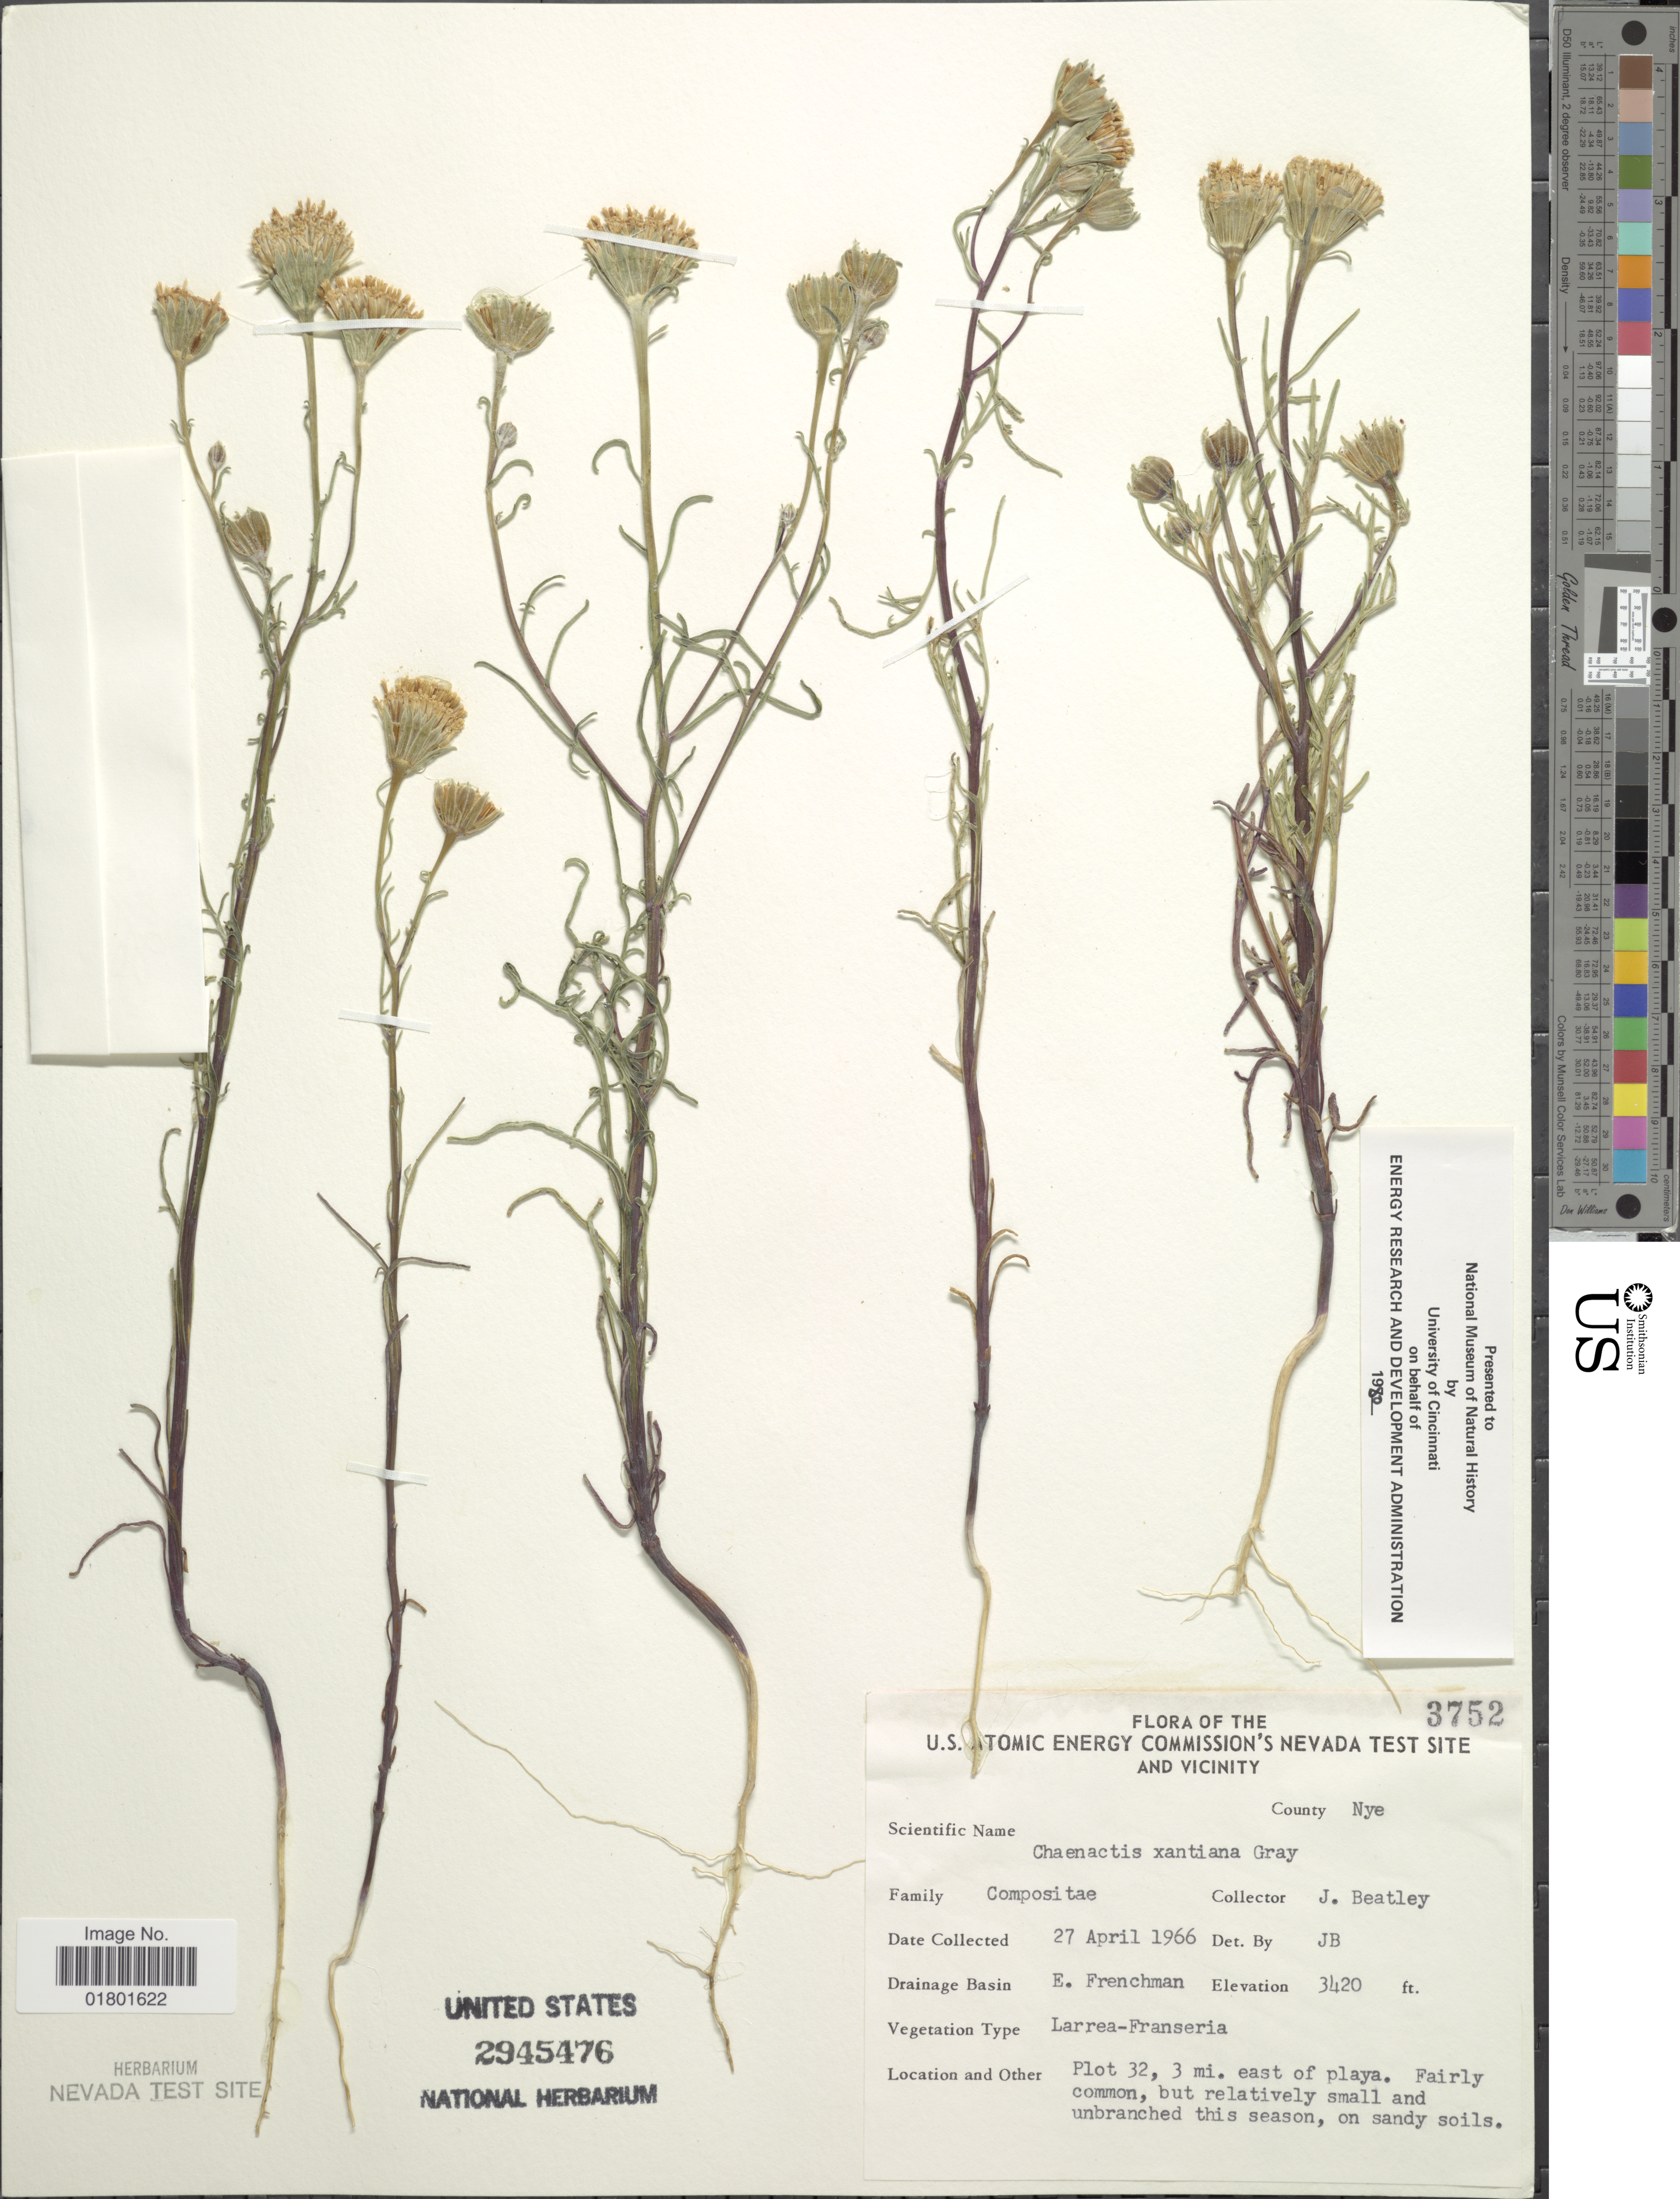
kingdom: Plantae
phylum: Tracheophyta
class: Magnoliopsida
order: Asterales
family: Asteraceae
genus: Chaenactis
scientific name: Chaenactis xantiana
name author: A. Gray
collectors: J. C. Beatley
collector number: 3752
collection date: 1966-04-27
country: United States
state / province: Nevada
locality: U. S. Atomic Energy Commission's Nevada Test Site and vicinity, County Nye, E. Frenchman, Plot 32, 3 mi. east of playa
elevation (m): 1042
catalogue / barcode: US 2945476